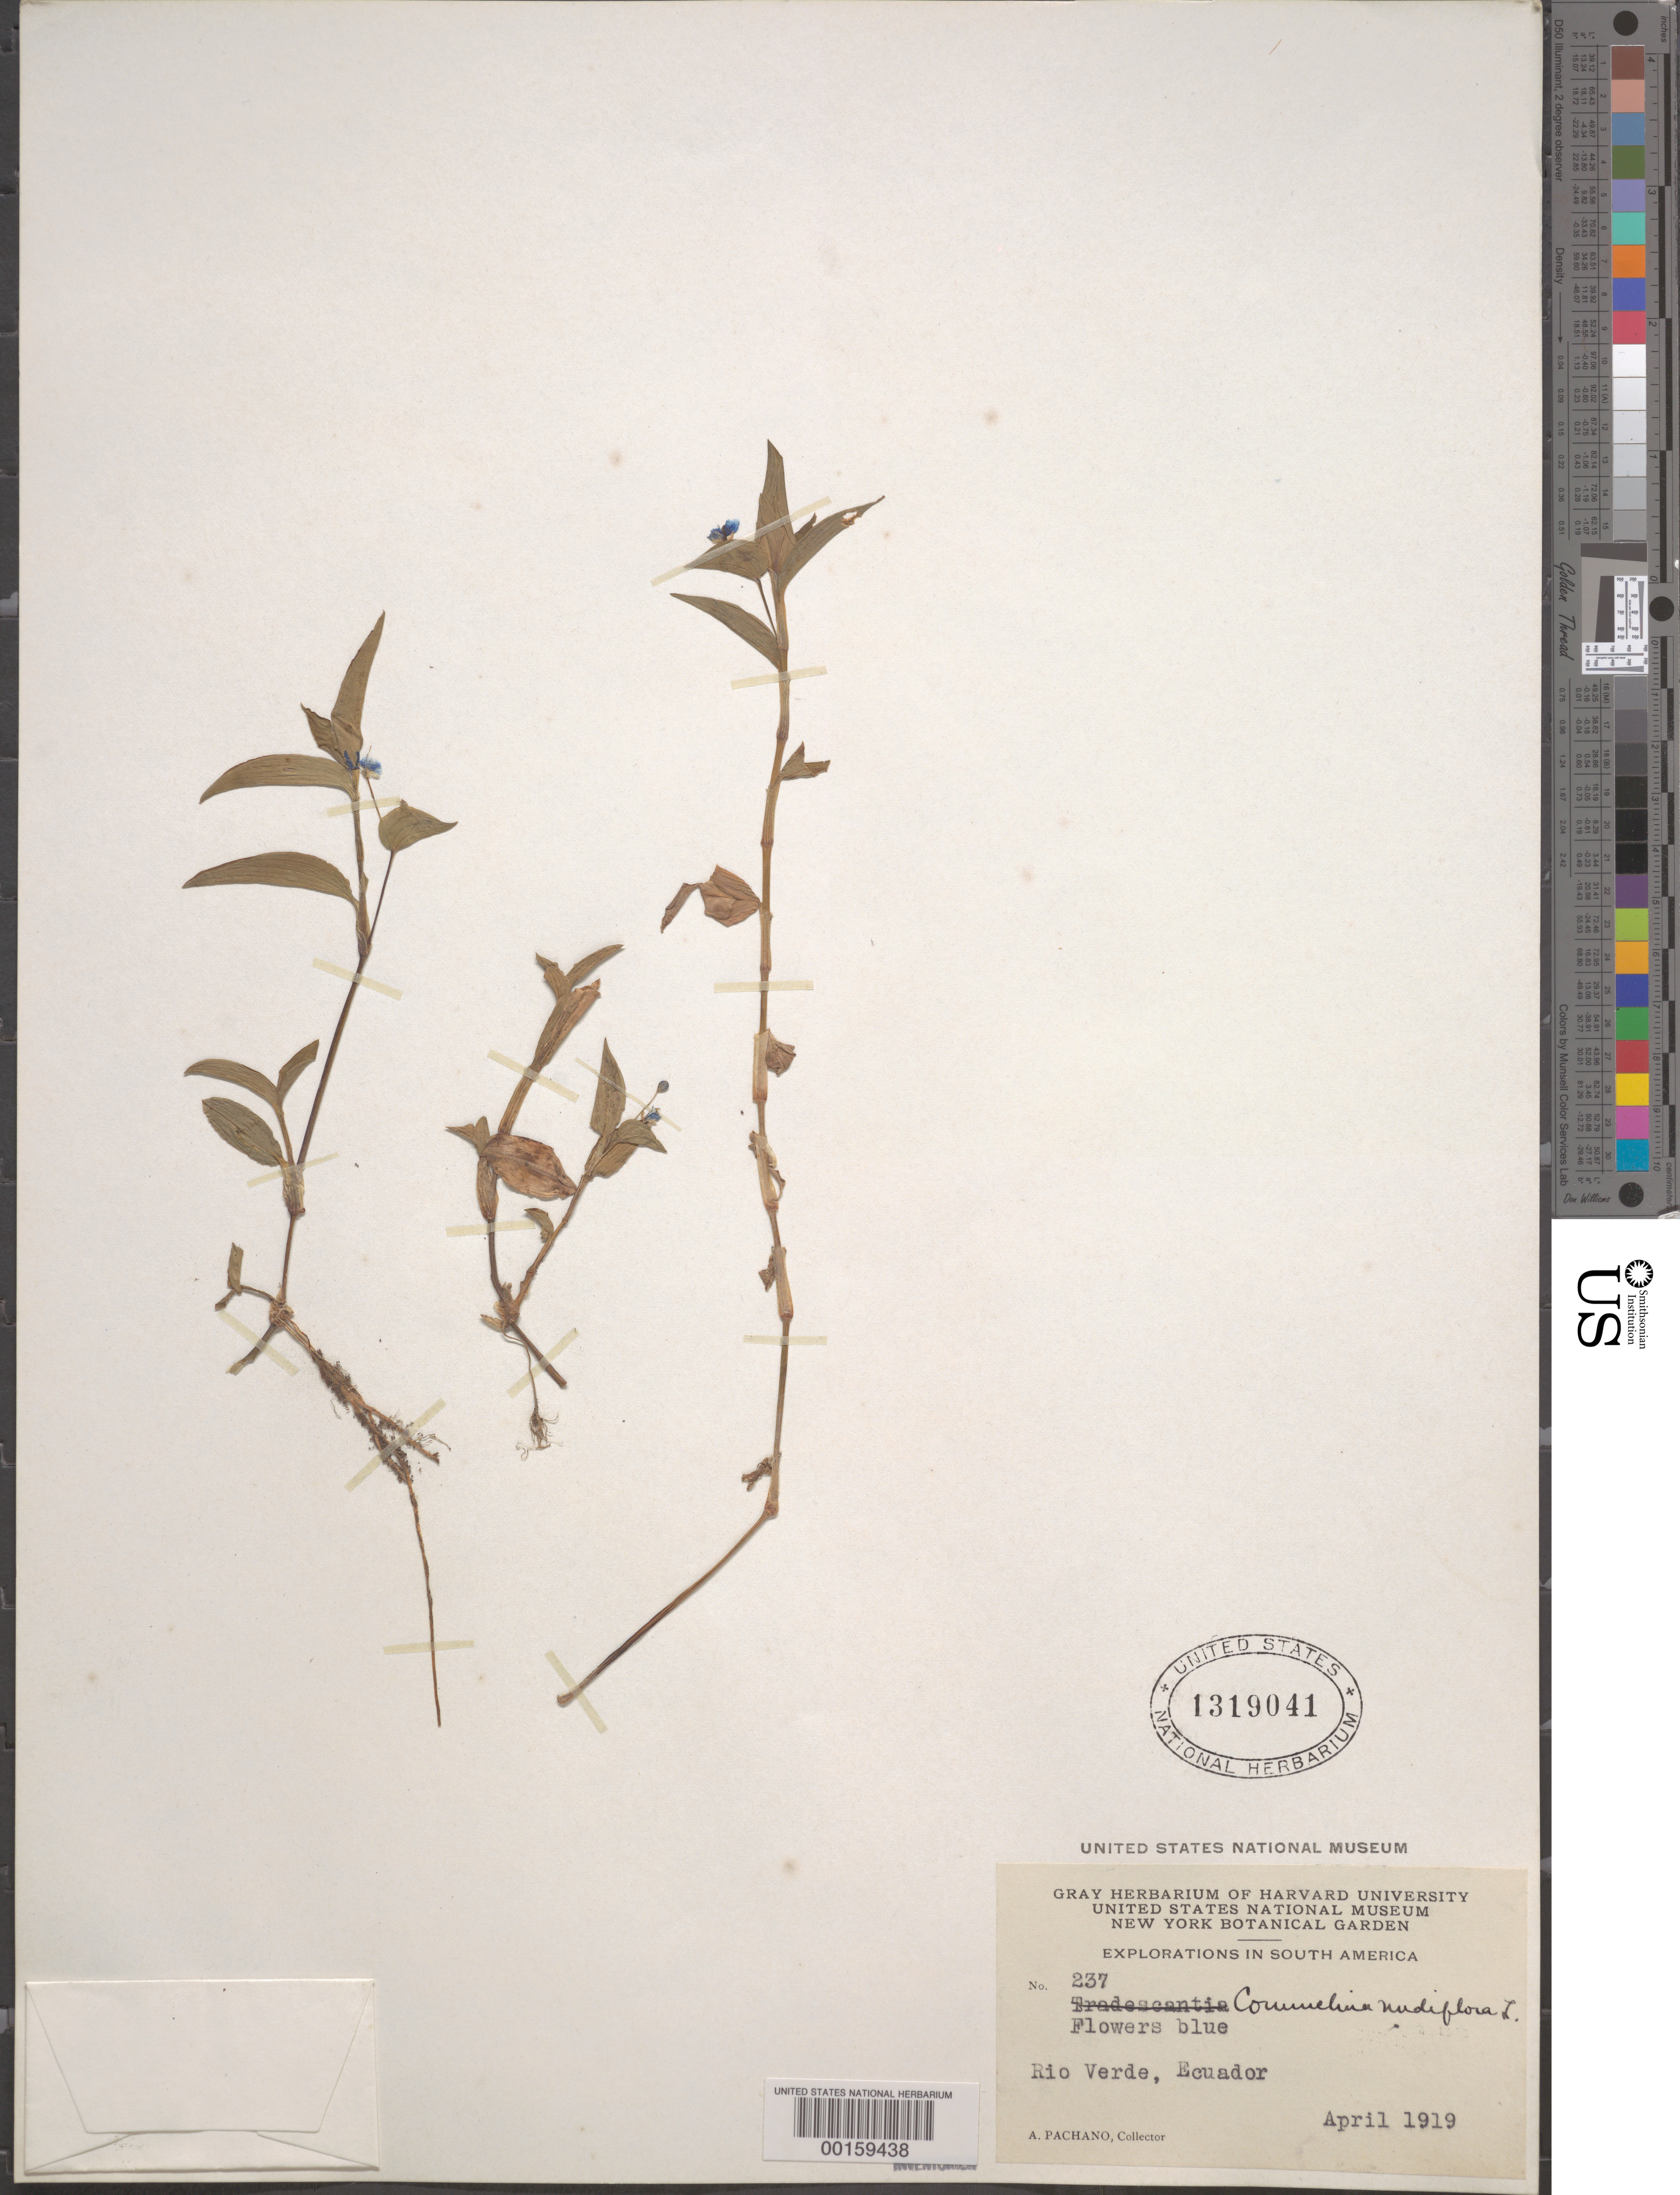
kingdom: Plantae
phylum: Tracheophyta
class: Liliopsida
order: Commelinales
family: Commelinaceae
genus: Commelina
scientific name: Commelina diffusa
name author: Burm. f.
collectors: A. Pachano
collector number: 237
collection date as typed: Apr 1919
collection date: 1919-04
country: Ecuador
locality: Rio Verde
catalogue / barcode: US 1319041